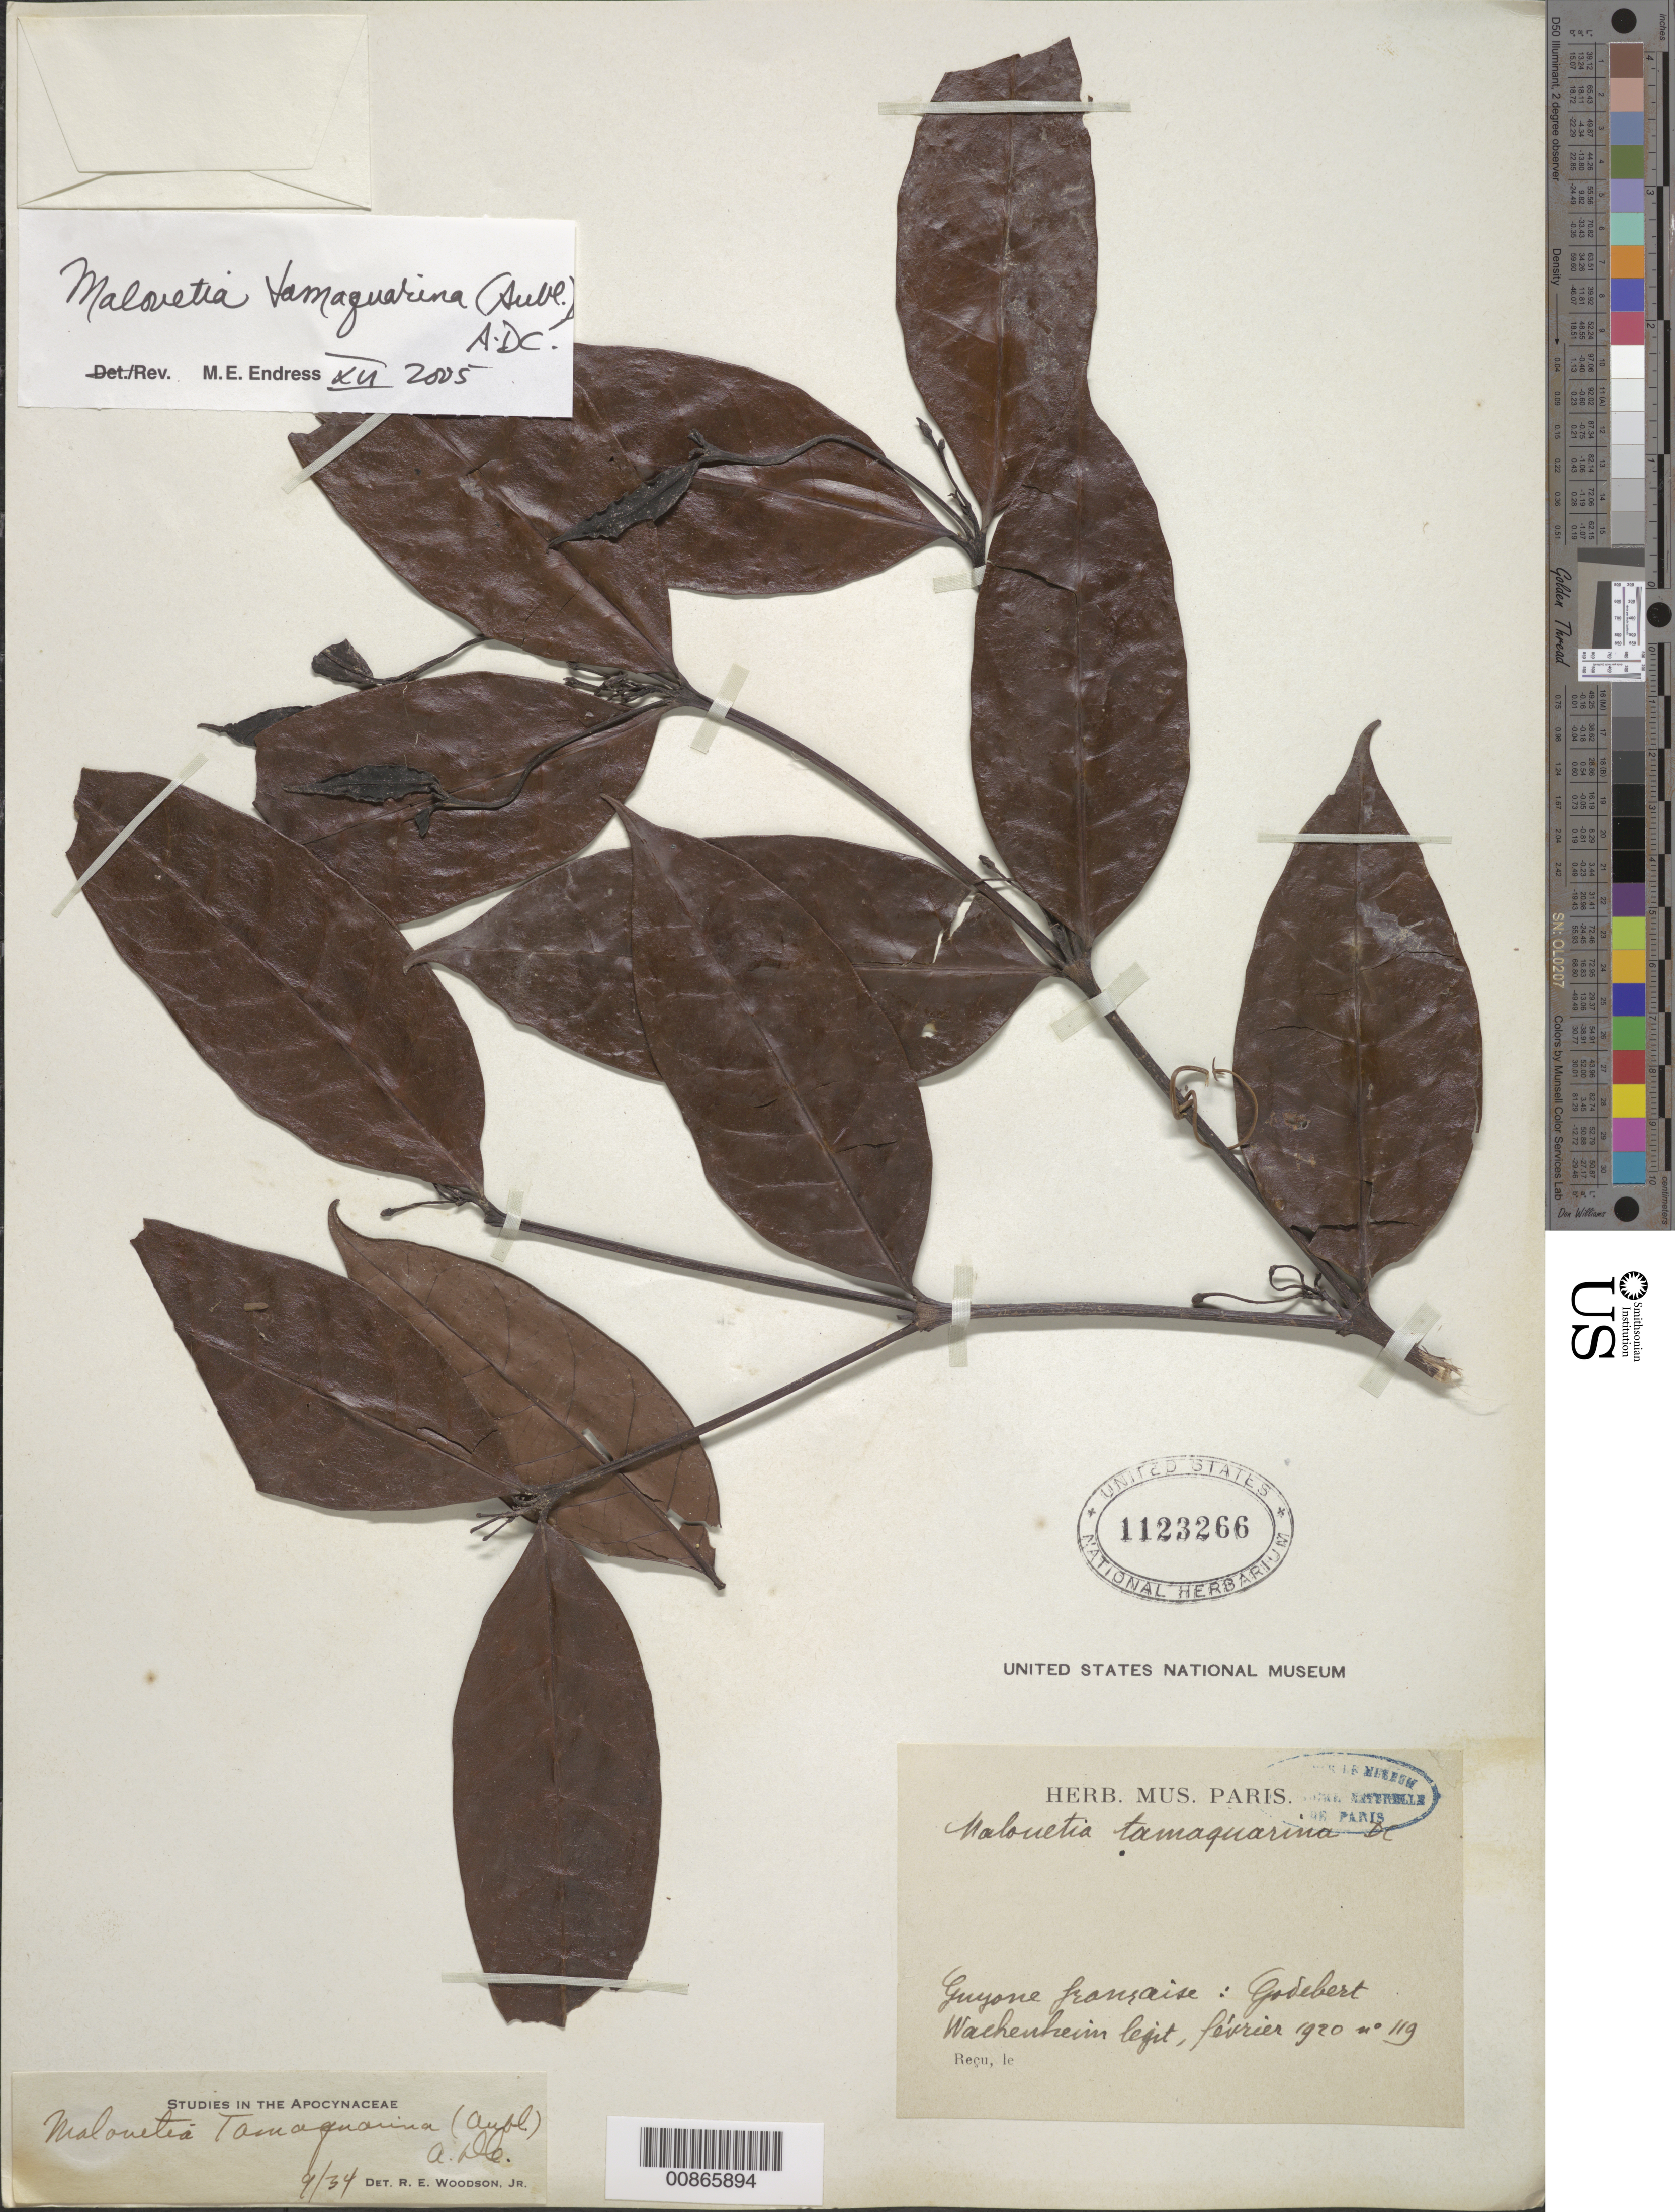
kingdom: Plantae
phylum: Tracheophyta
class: Magnoliopsida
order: Gentianales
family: Apocynaceae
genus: Malouetia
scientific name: Malouetia tamaquarina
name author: (Aubl.) A. DC.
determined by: Endress, Mary E.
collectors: G. Wachenheim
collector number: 119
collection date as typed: Feb-20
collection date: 1920-02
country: French Guiana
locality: Godebert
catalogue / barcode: US 1123266